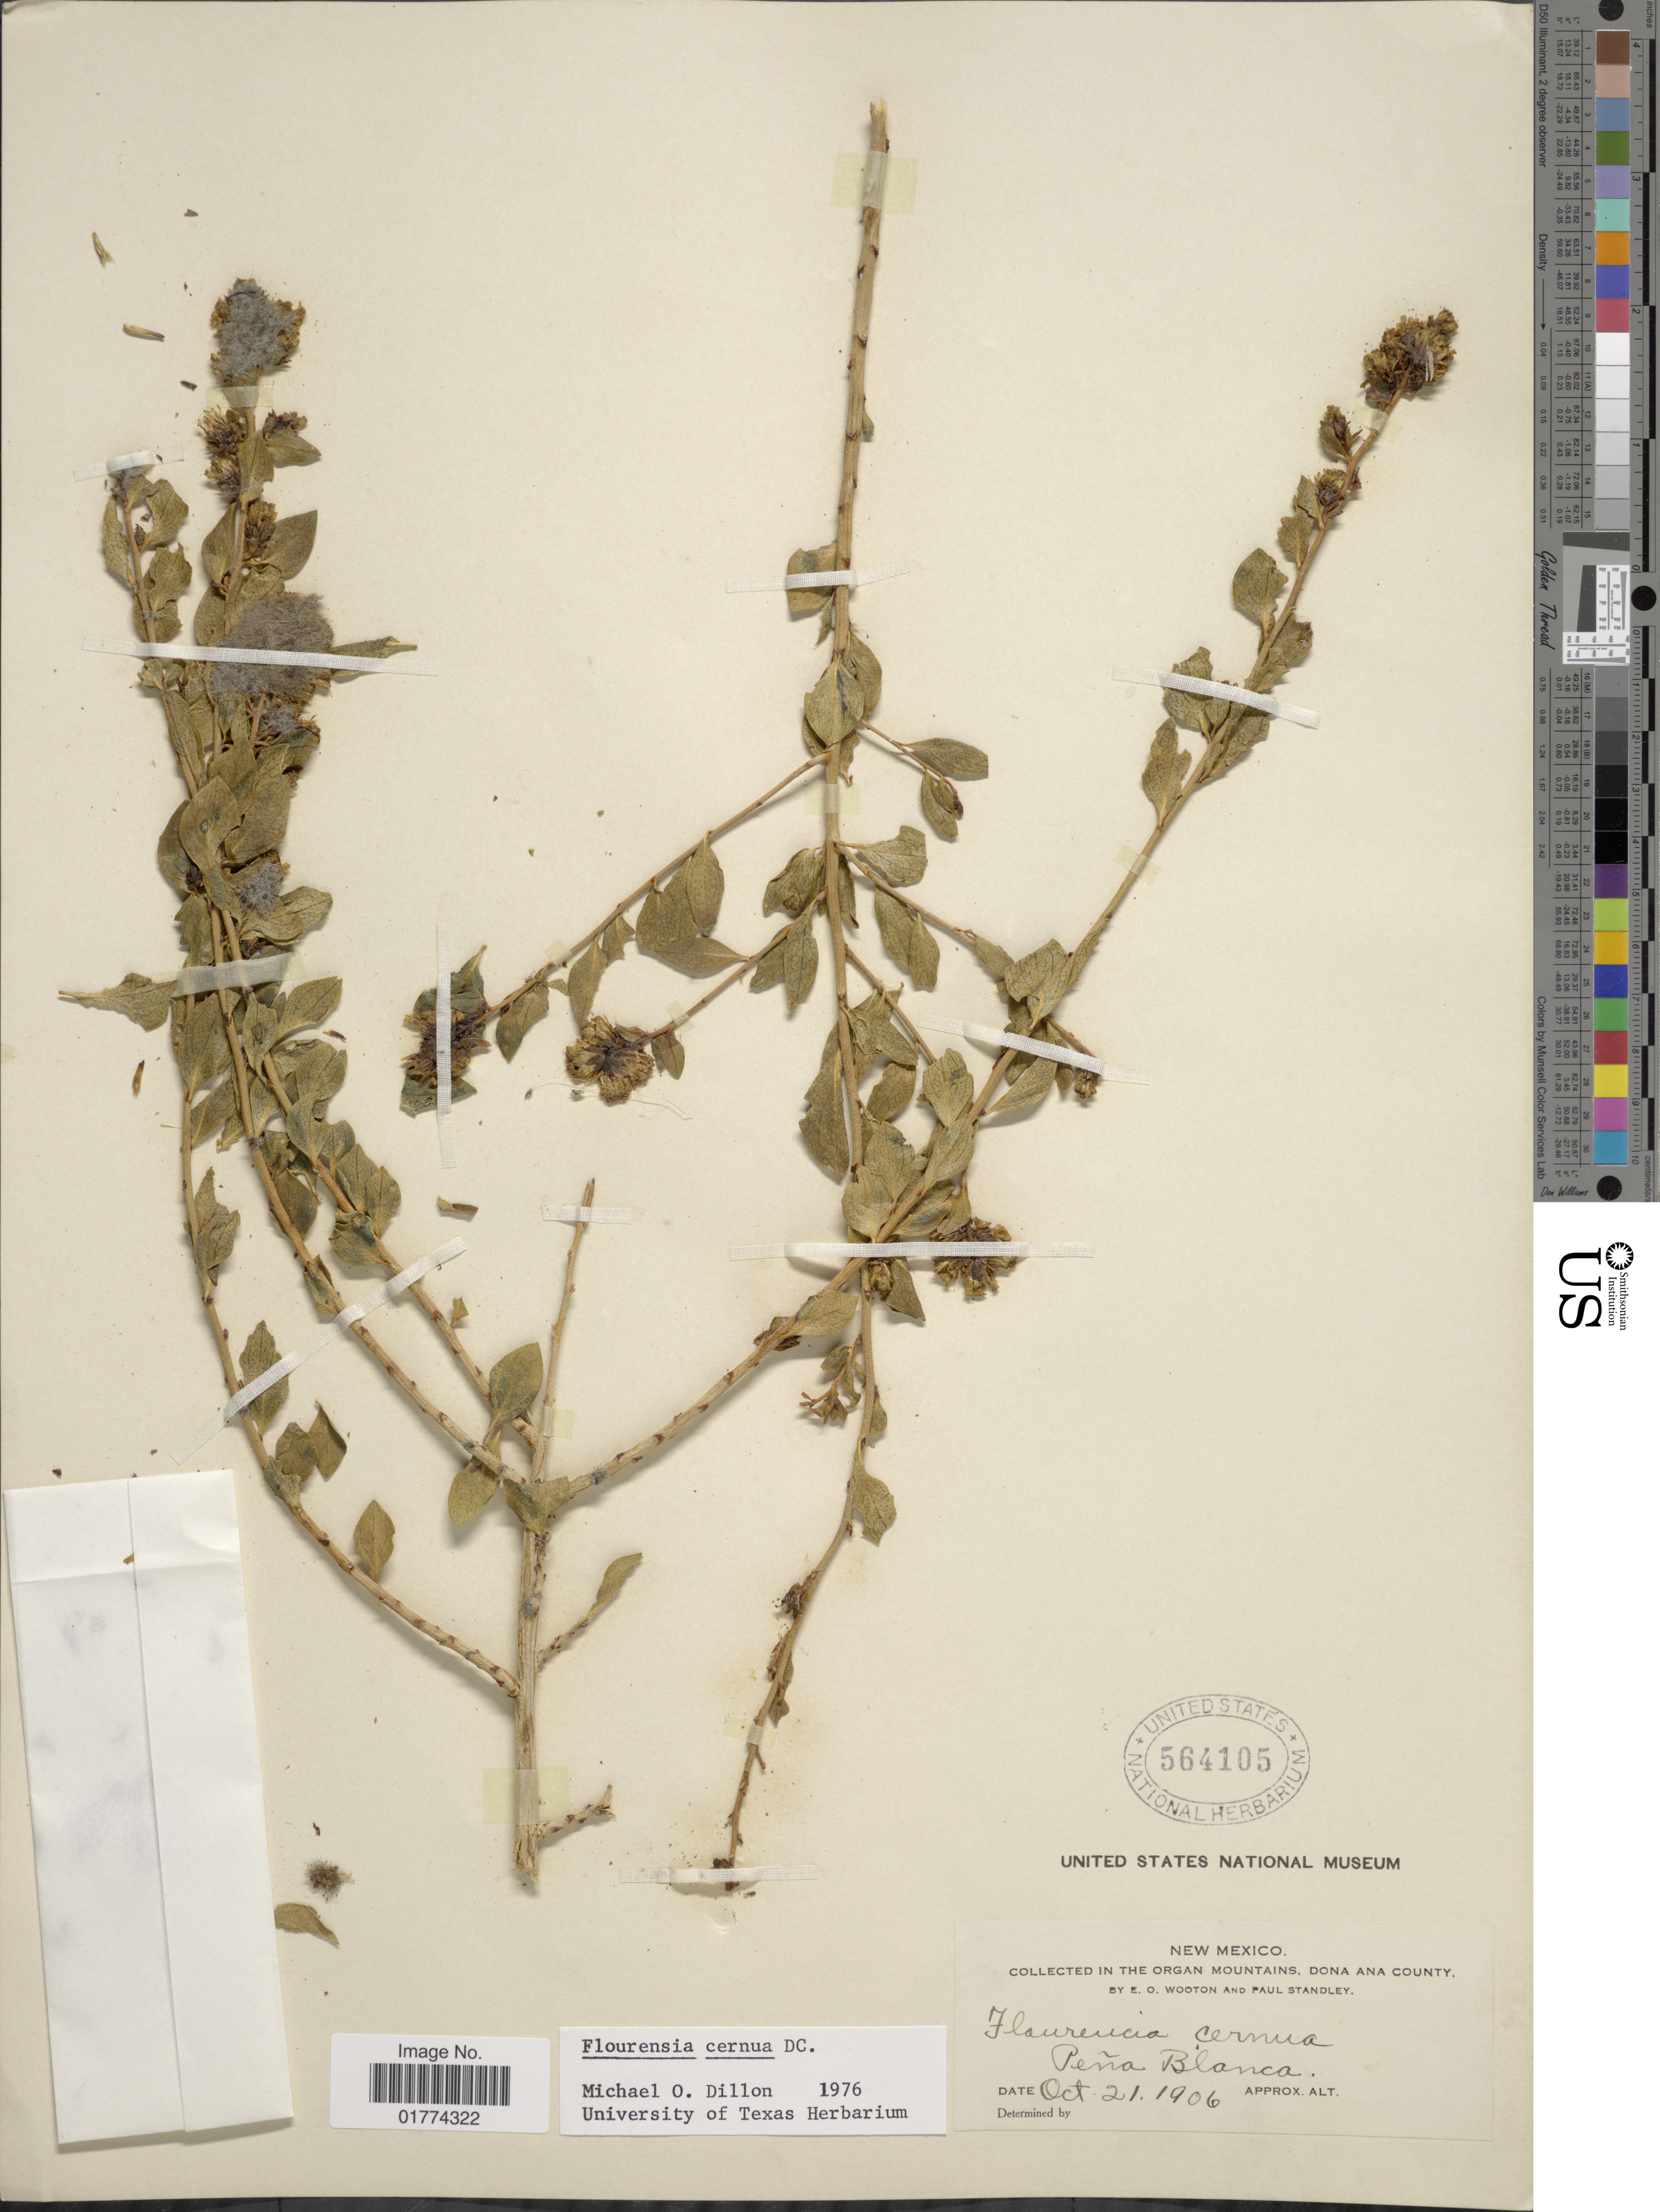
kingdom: Plantae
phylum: Tracheophyta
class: Magnoliopsida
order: Asterales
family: Asteraceae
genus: Flourensia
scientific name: Flourensia cernua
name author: DC.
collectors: E. O. Wooton & P. C. Standley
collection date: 1906-10-21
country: United States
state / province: New Mexico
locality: The organ Mountains, Dona Ana County. Pena Blanca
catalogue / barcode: US 564105